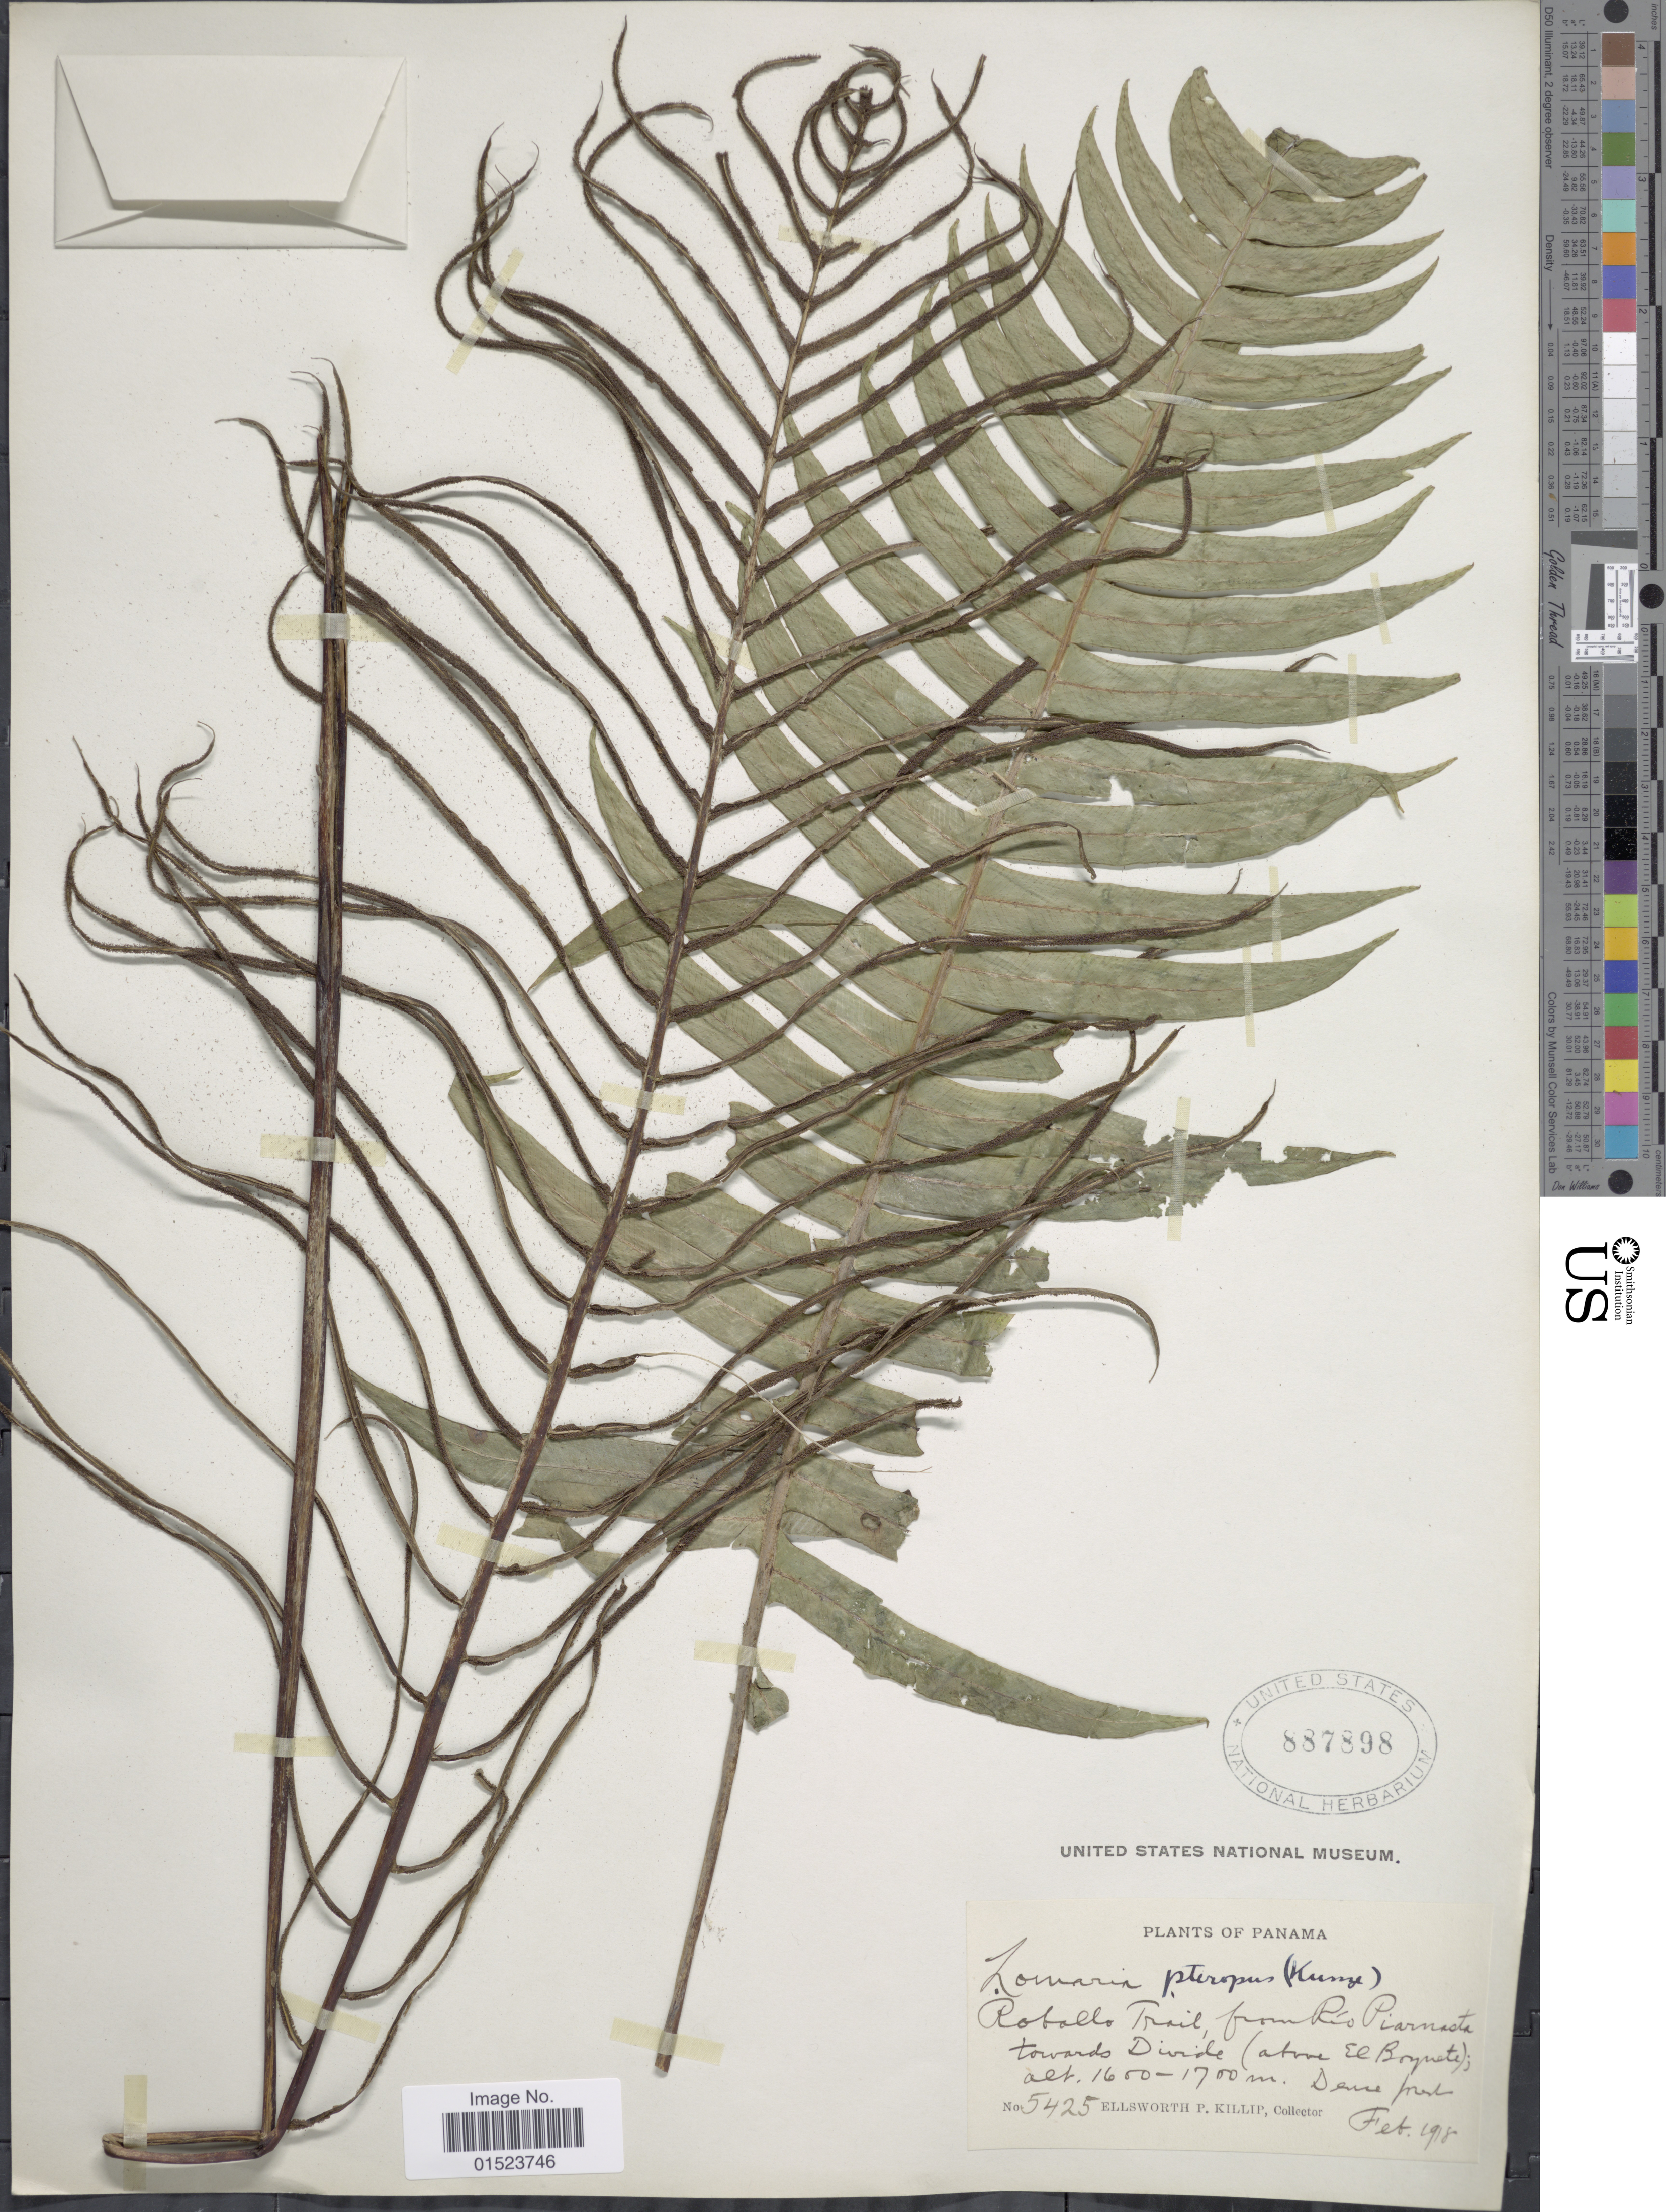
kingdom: Plantae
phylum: Tracheophyta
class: Polypodiopsida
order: Polypodiales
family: Blechnaceae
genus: Blechnum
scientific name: Blechnum divergens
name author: (Kunze) Mett.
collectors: E. P. Killip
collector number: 5425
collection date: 1918-02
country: Panama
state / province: Chiriqui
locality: Robalo Trail, from Río Piarnasta towards Divide (above El Boquete)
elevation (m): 1600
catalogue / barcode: US 887898